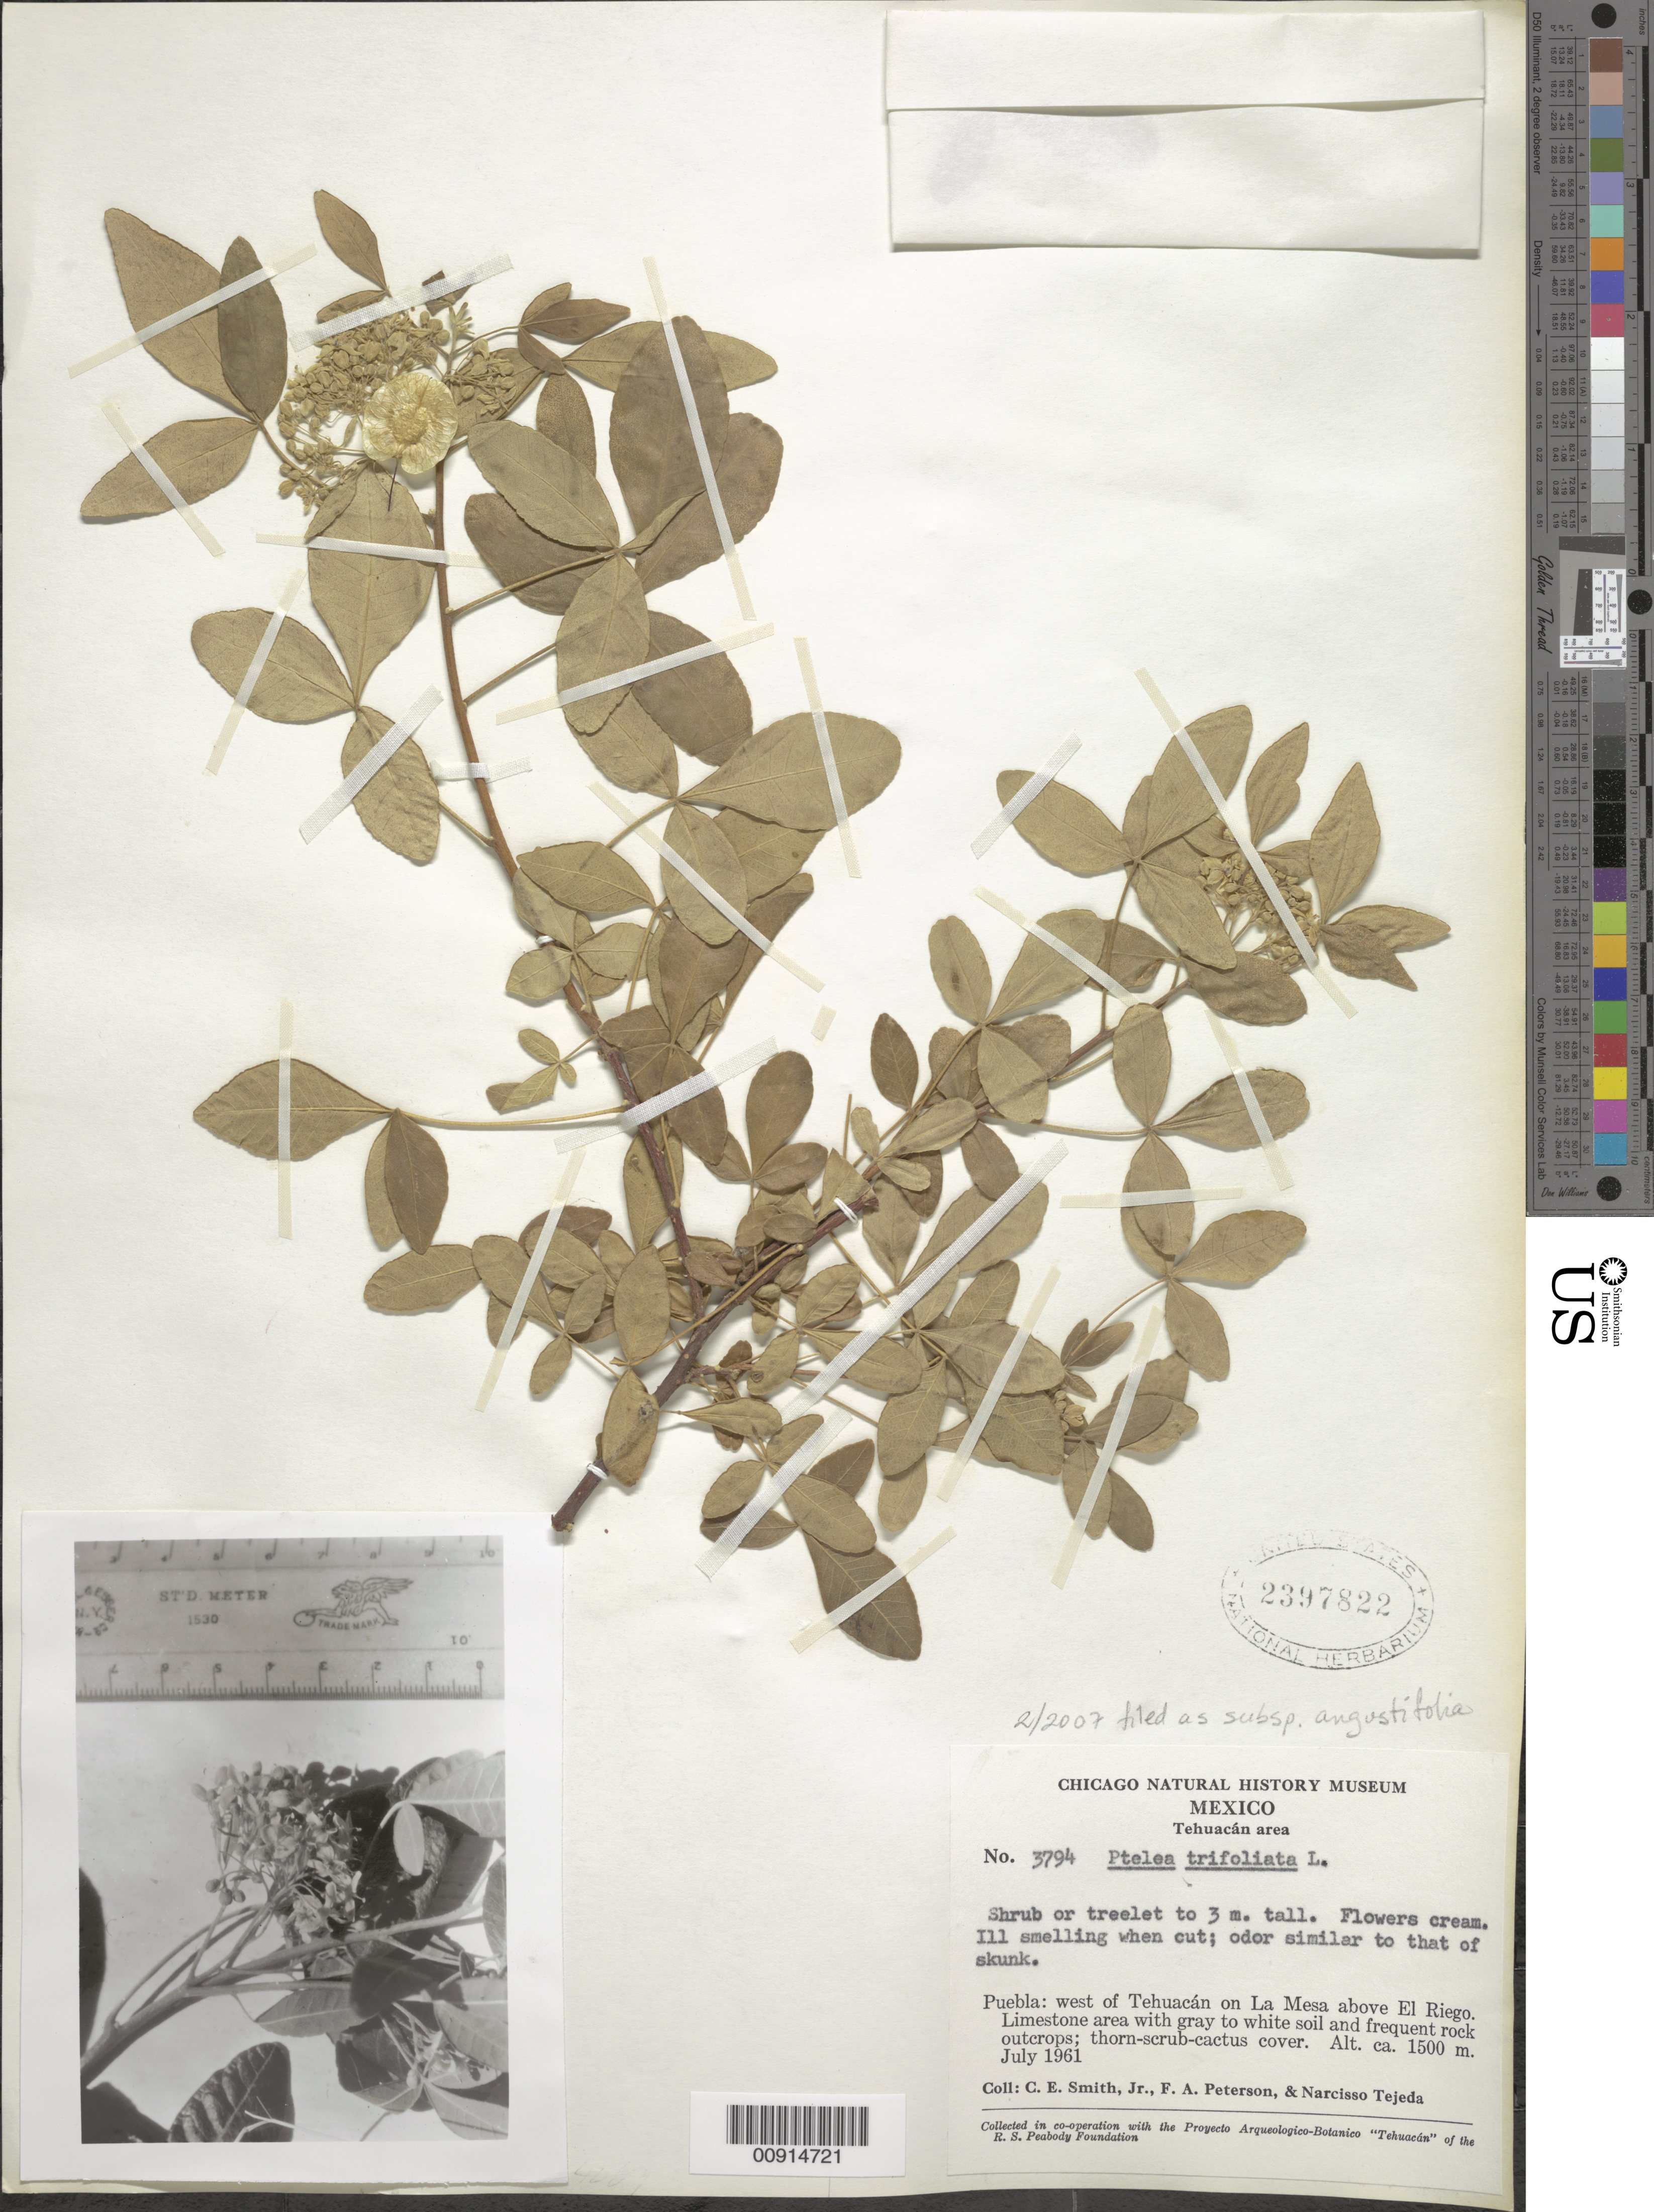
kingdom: Plantae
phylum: Tracheophyta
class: Magnoliopsida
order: Sapindales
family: Rutaceae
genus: Ptelea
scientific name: Ptelea trifoliata subsp. angustifolia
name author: (Benth.) V. L. Bailey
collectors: C. E. Smith Jr., F. A. Peterson & N. Tejeda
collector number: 3794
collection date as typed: Jul 1961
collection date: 1961-07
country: Mexico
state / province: Puebla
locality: Puebla: west of Tehuacán on La Mesa above El Riego.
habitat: Limestone area with gray to white soil and frequent rock outcrops; thorn-scrub-cactus cover.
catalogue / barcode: US 2397822